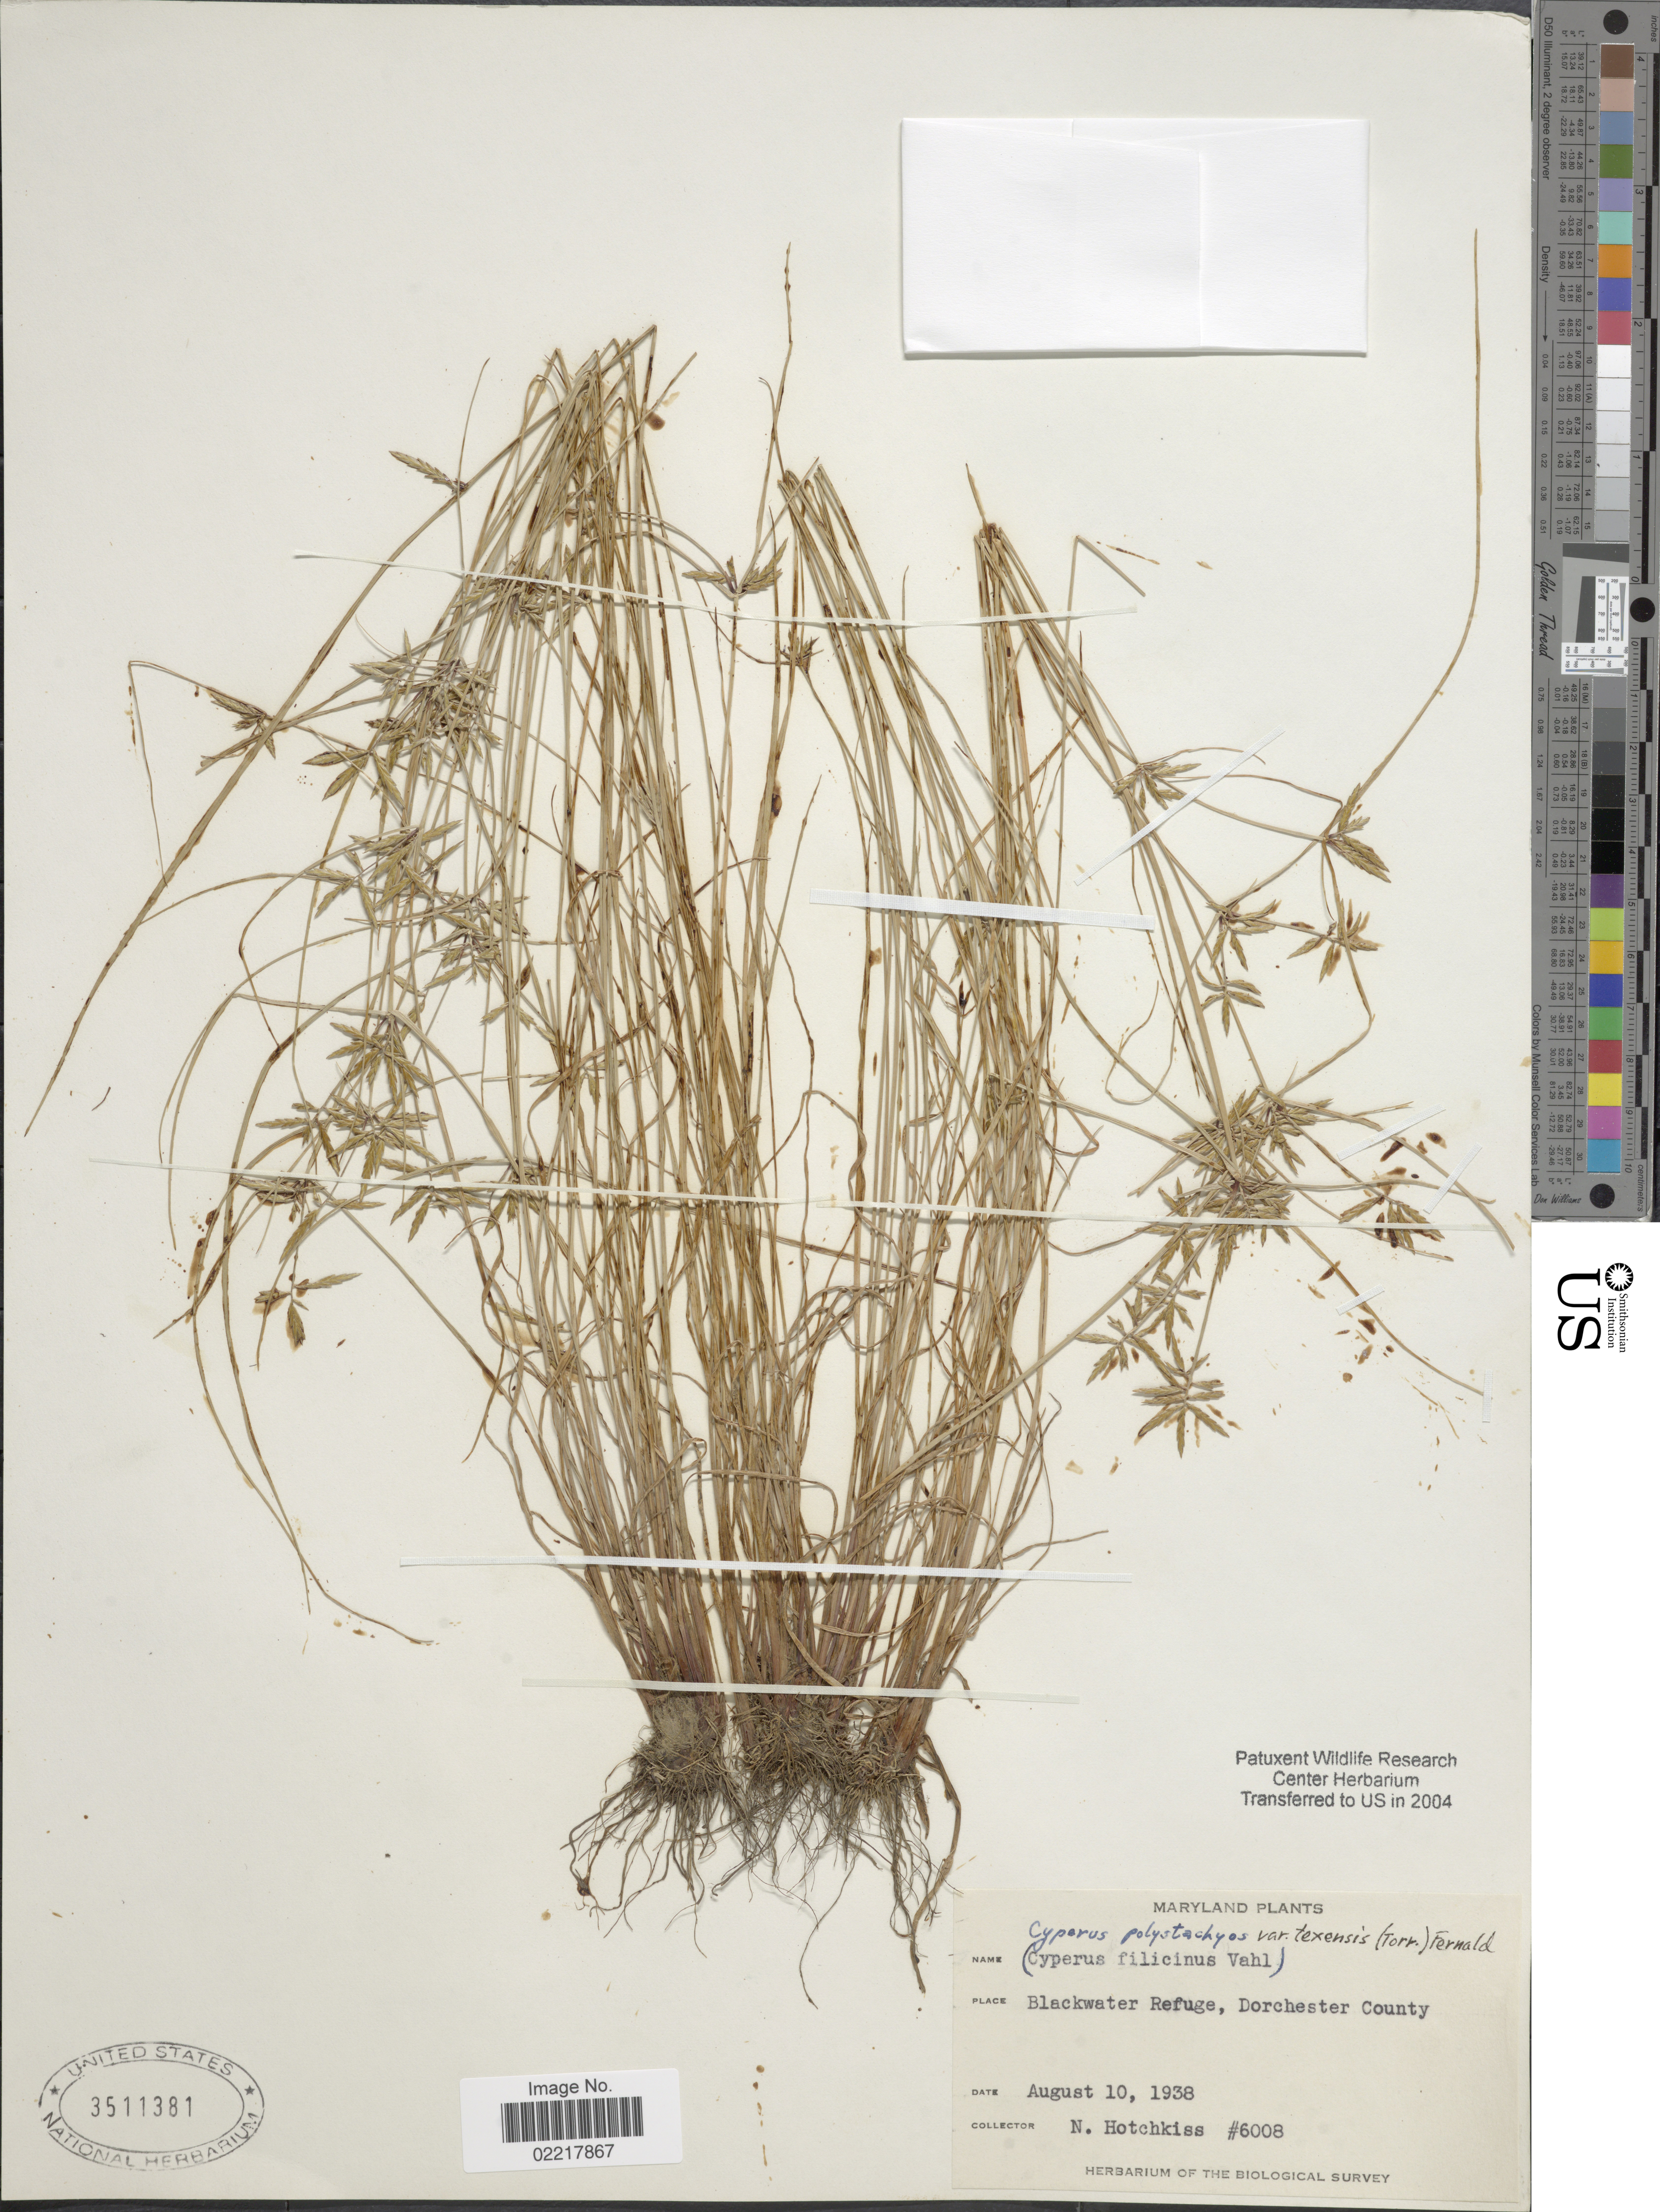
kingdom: Plantae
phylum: Tracheophyta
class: Liliopsida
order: Poales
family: Cyperaceae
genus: Cyperus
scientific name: Cyperus polystachyos var. texensis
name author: (Torr.) Fernald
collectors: N. Hotchkiss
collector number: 6008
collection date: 1938-08-10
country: United States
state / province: Maryland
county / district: Dorchester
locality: Blackwater Refuge, Dorchester County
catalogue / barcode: US 3511381